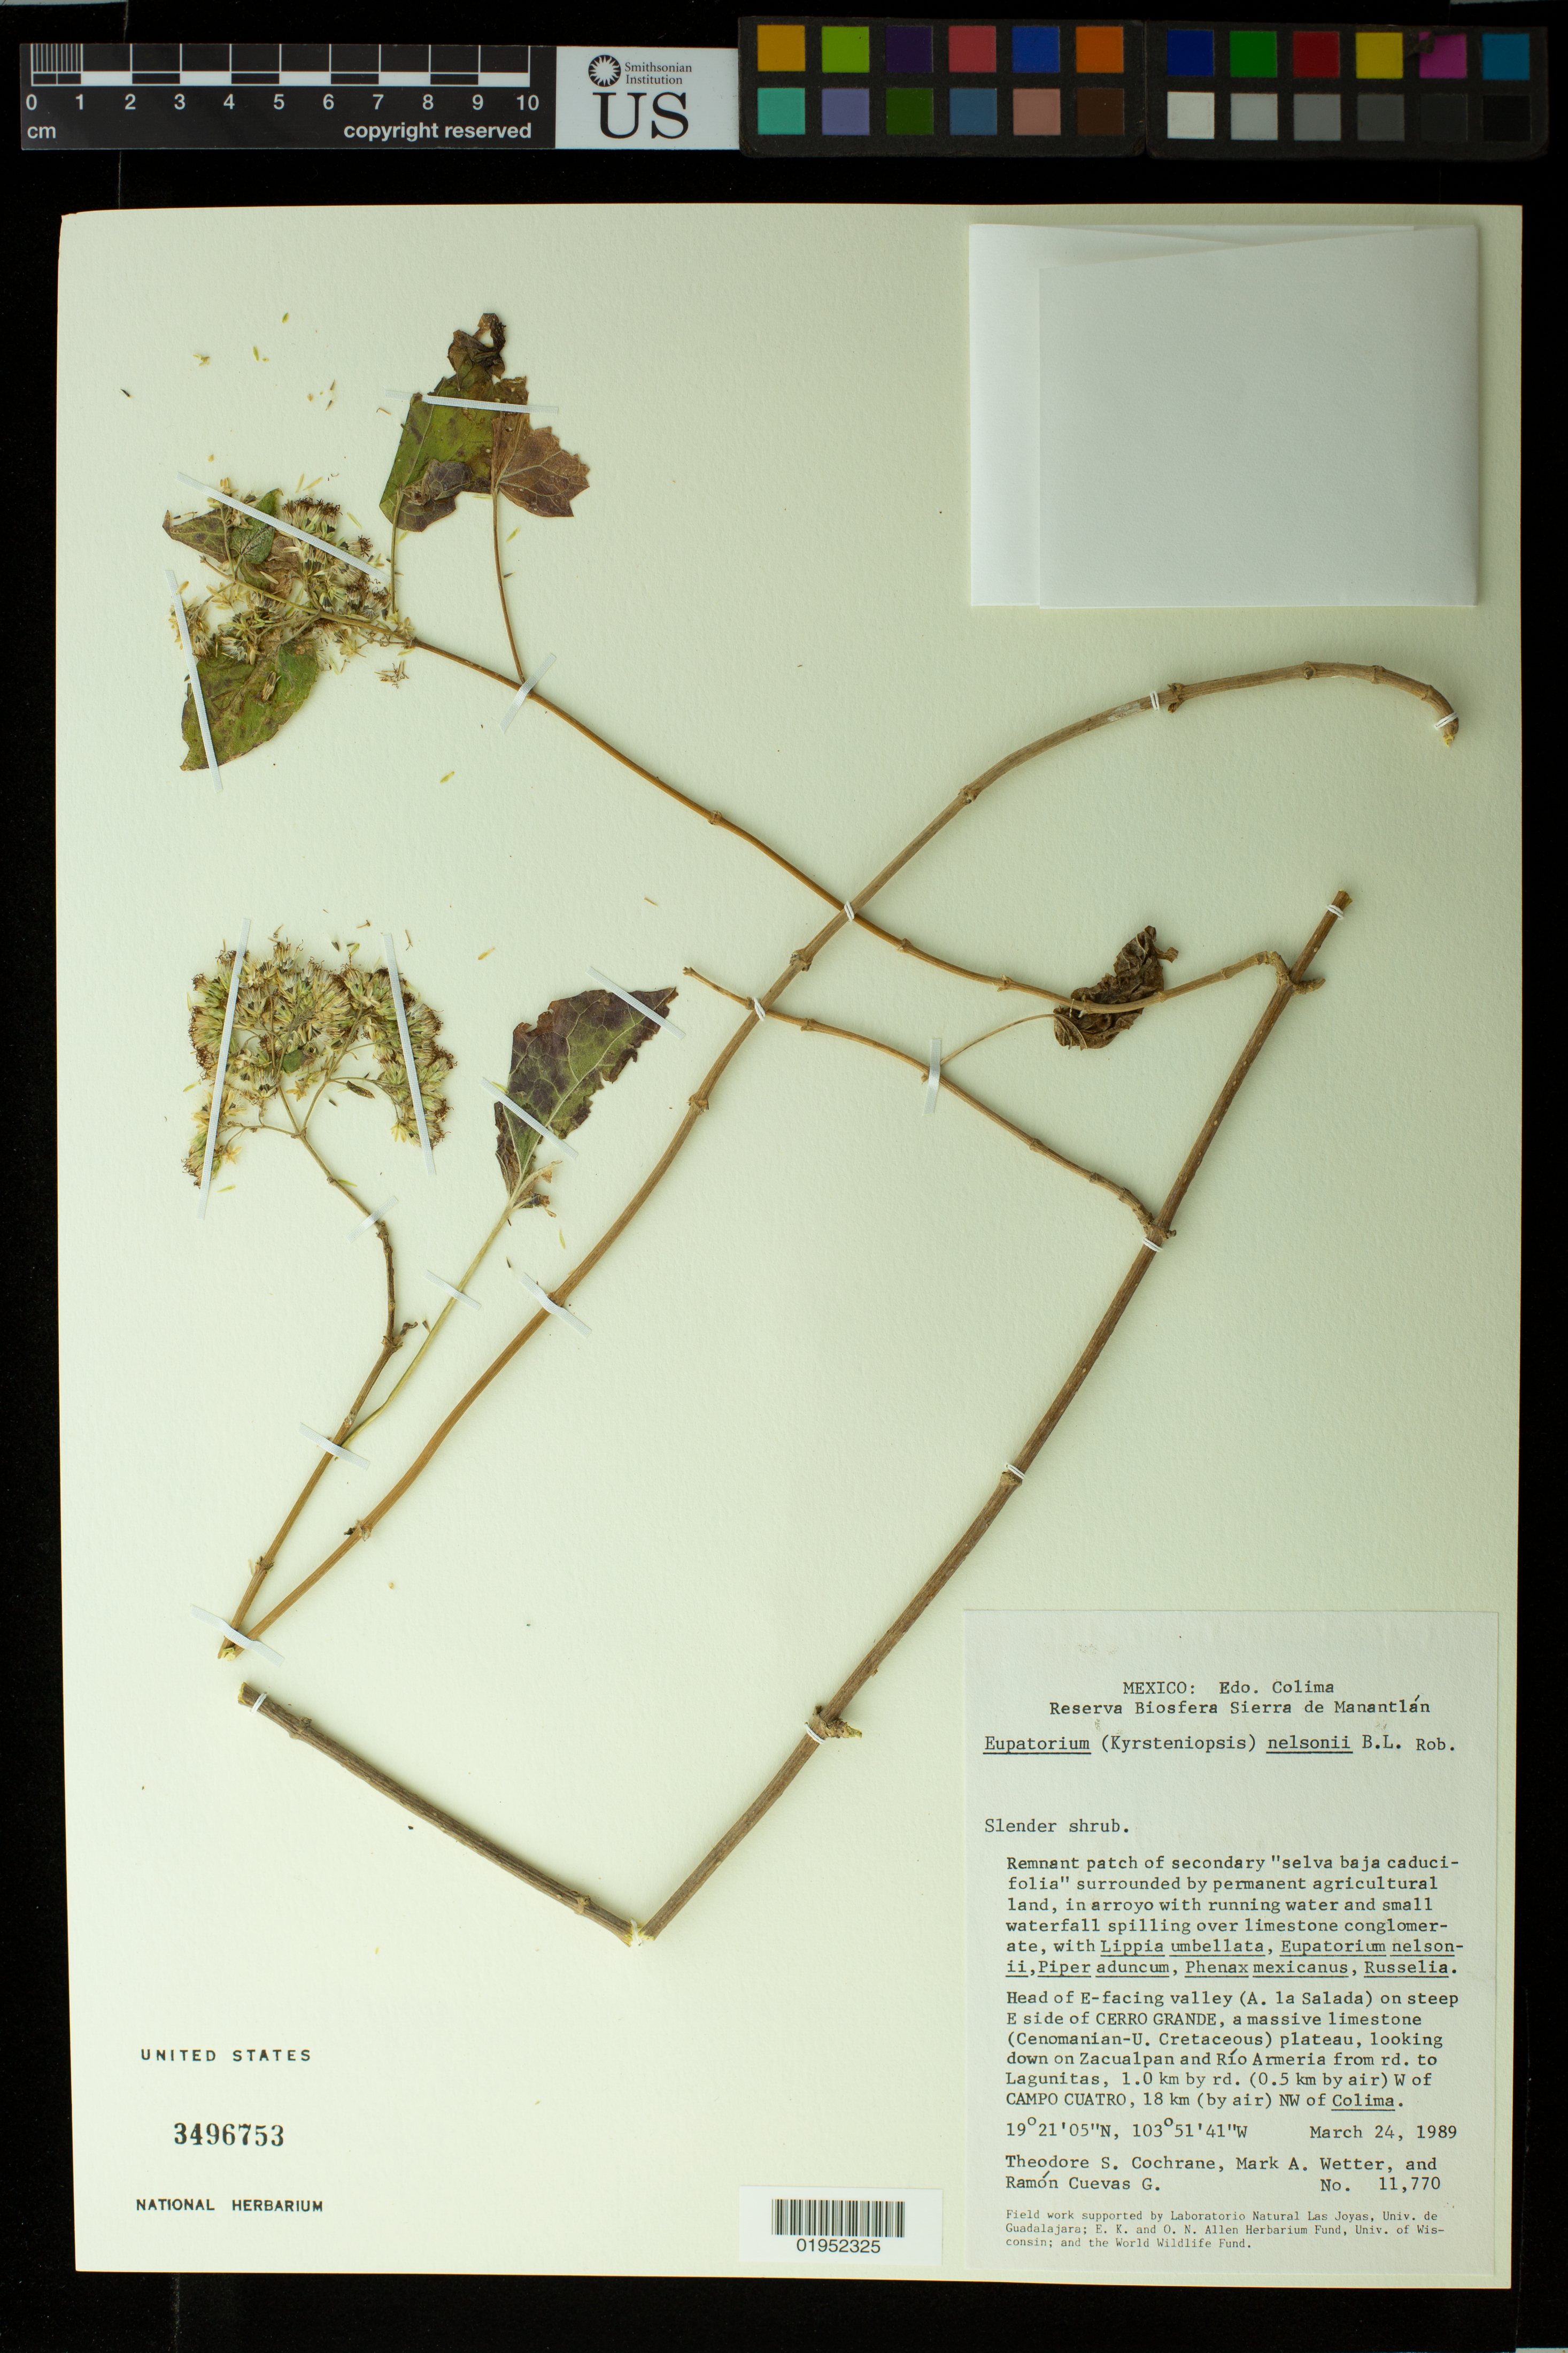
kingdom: Plantae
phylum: Tracheophyta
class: Magnoliopsida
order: Asterales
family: Asteraceae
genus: Kyrsteniopsis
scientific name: Kyrsteniopsis nelsonii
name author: (B.L. Rob.) R.M. King & H. Rob.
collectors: T. Cochrane, M. Wetter & R. Cuevas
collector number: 11770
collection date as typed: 24 Mar 1989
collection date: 1989-03-24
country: Mexico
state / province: Colima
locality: Head of E-facing valley (A. la Salada) on steep E side of Cerro Grande, a massive limestone plateau, looking down on Zacualpan and Rio Armeria from road to Lagunitas, 1.0 km by road. West of Campo Cuatro, 18 km (by air) NW of Colima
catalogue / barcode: US 3496753